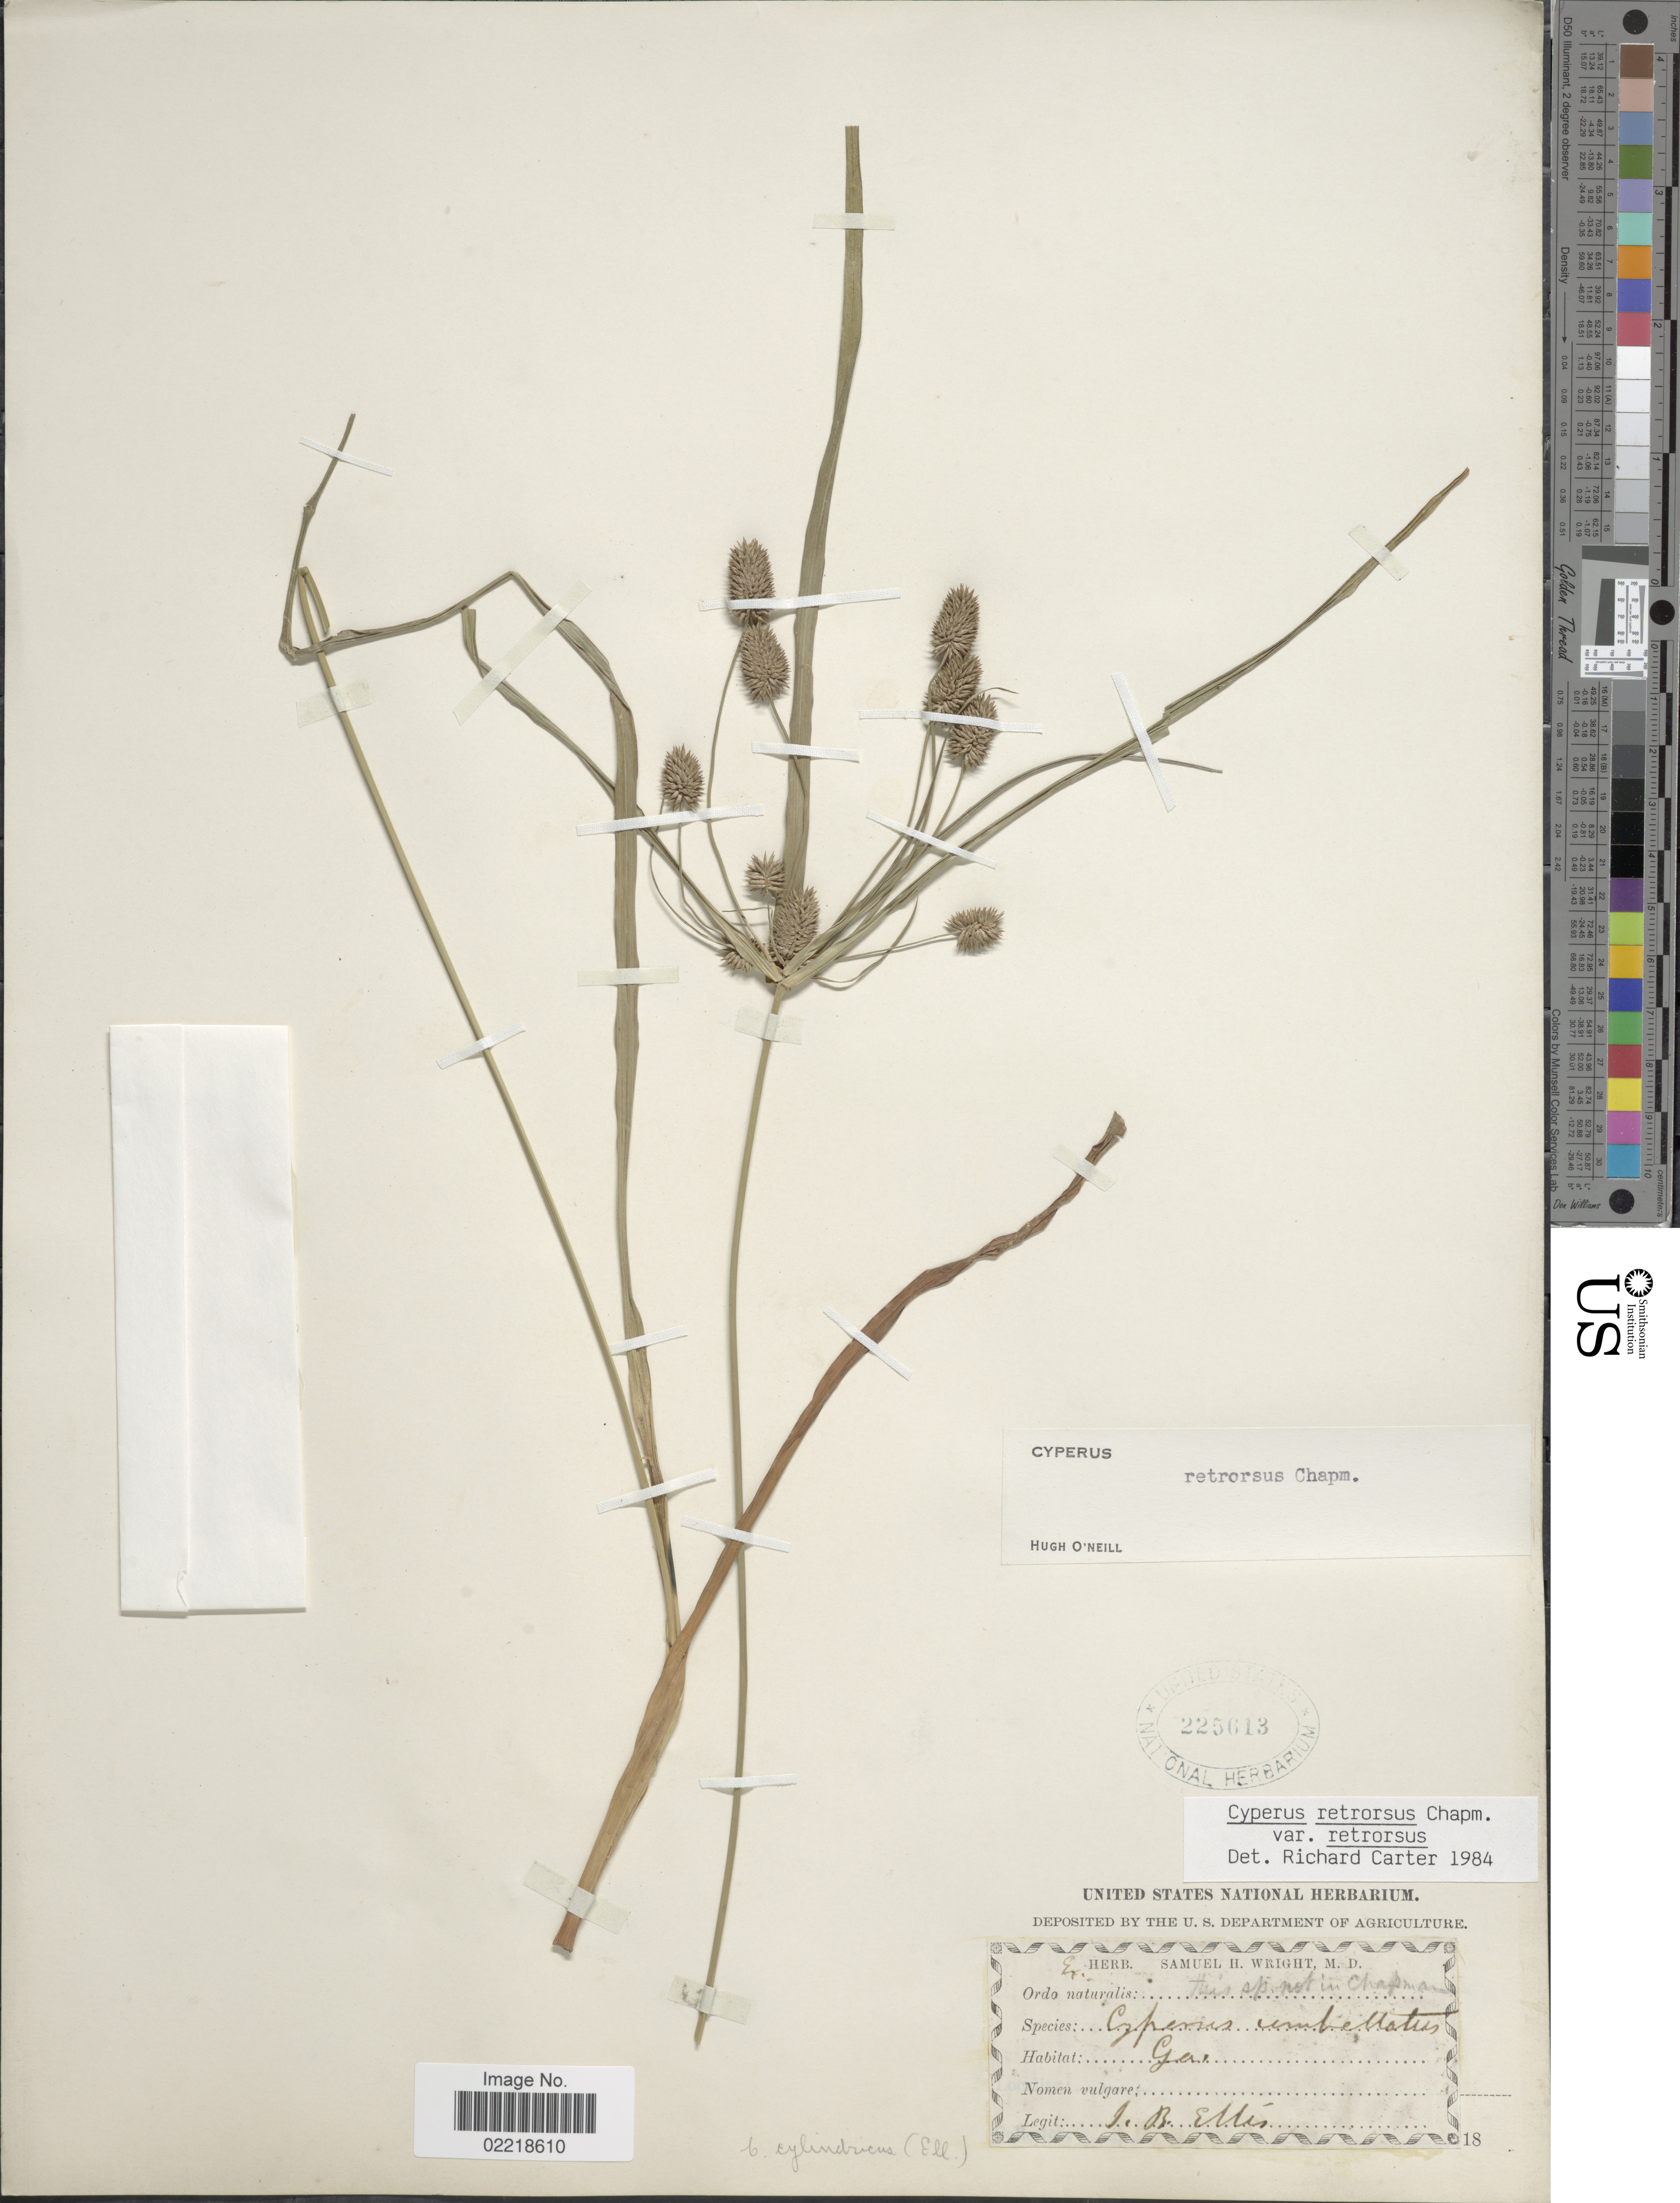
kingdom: Plantae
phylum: Tracheophyta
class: Liliopsida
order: Poales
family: Cyperaceae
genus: Cyperus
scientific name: Cyperus retrorsus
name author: Chapm.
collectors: J. B. Ellis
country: United States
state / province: Georgia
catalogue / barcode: US 225613